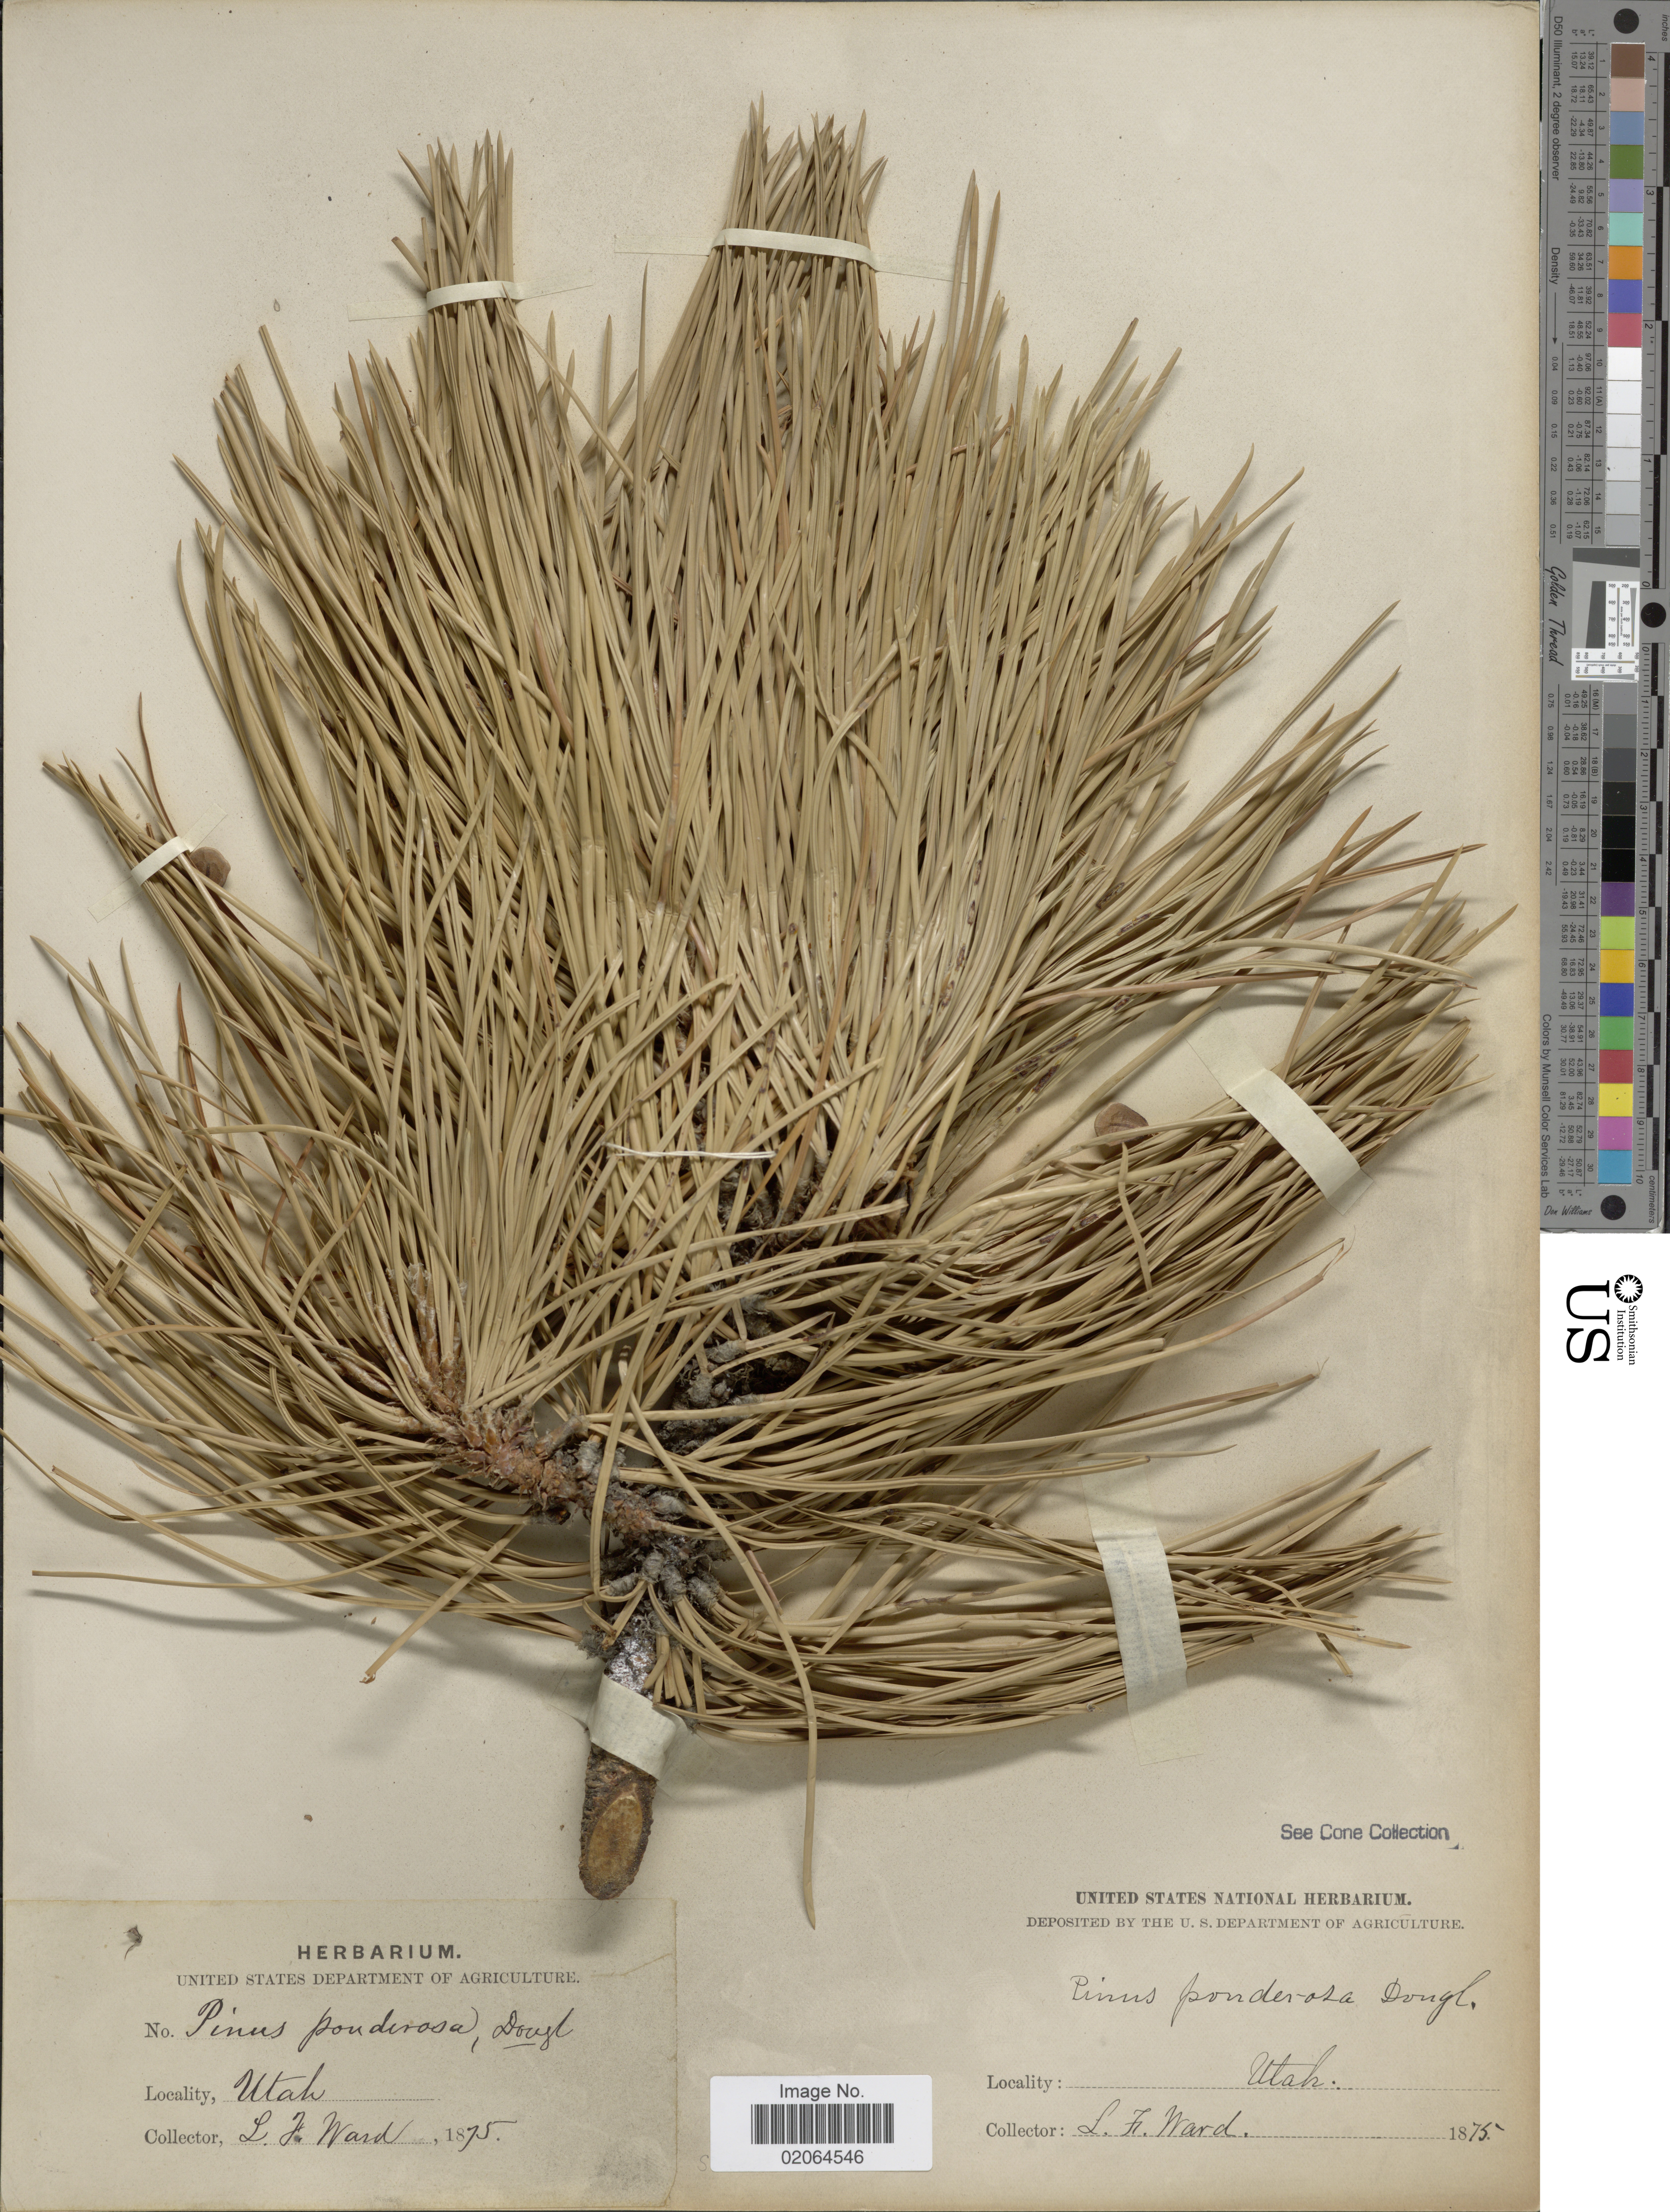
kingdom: Plantae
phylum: Tracheophyta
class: Pinopsida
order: Pinales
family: Pinaceae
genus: Pinus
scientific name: Pinus ponderosa var. scopulorum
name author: Engelm.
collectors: L. Ward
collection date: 1875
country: United States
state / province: Utah